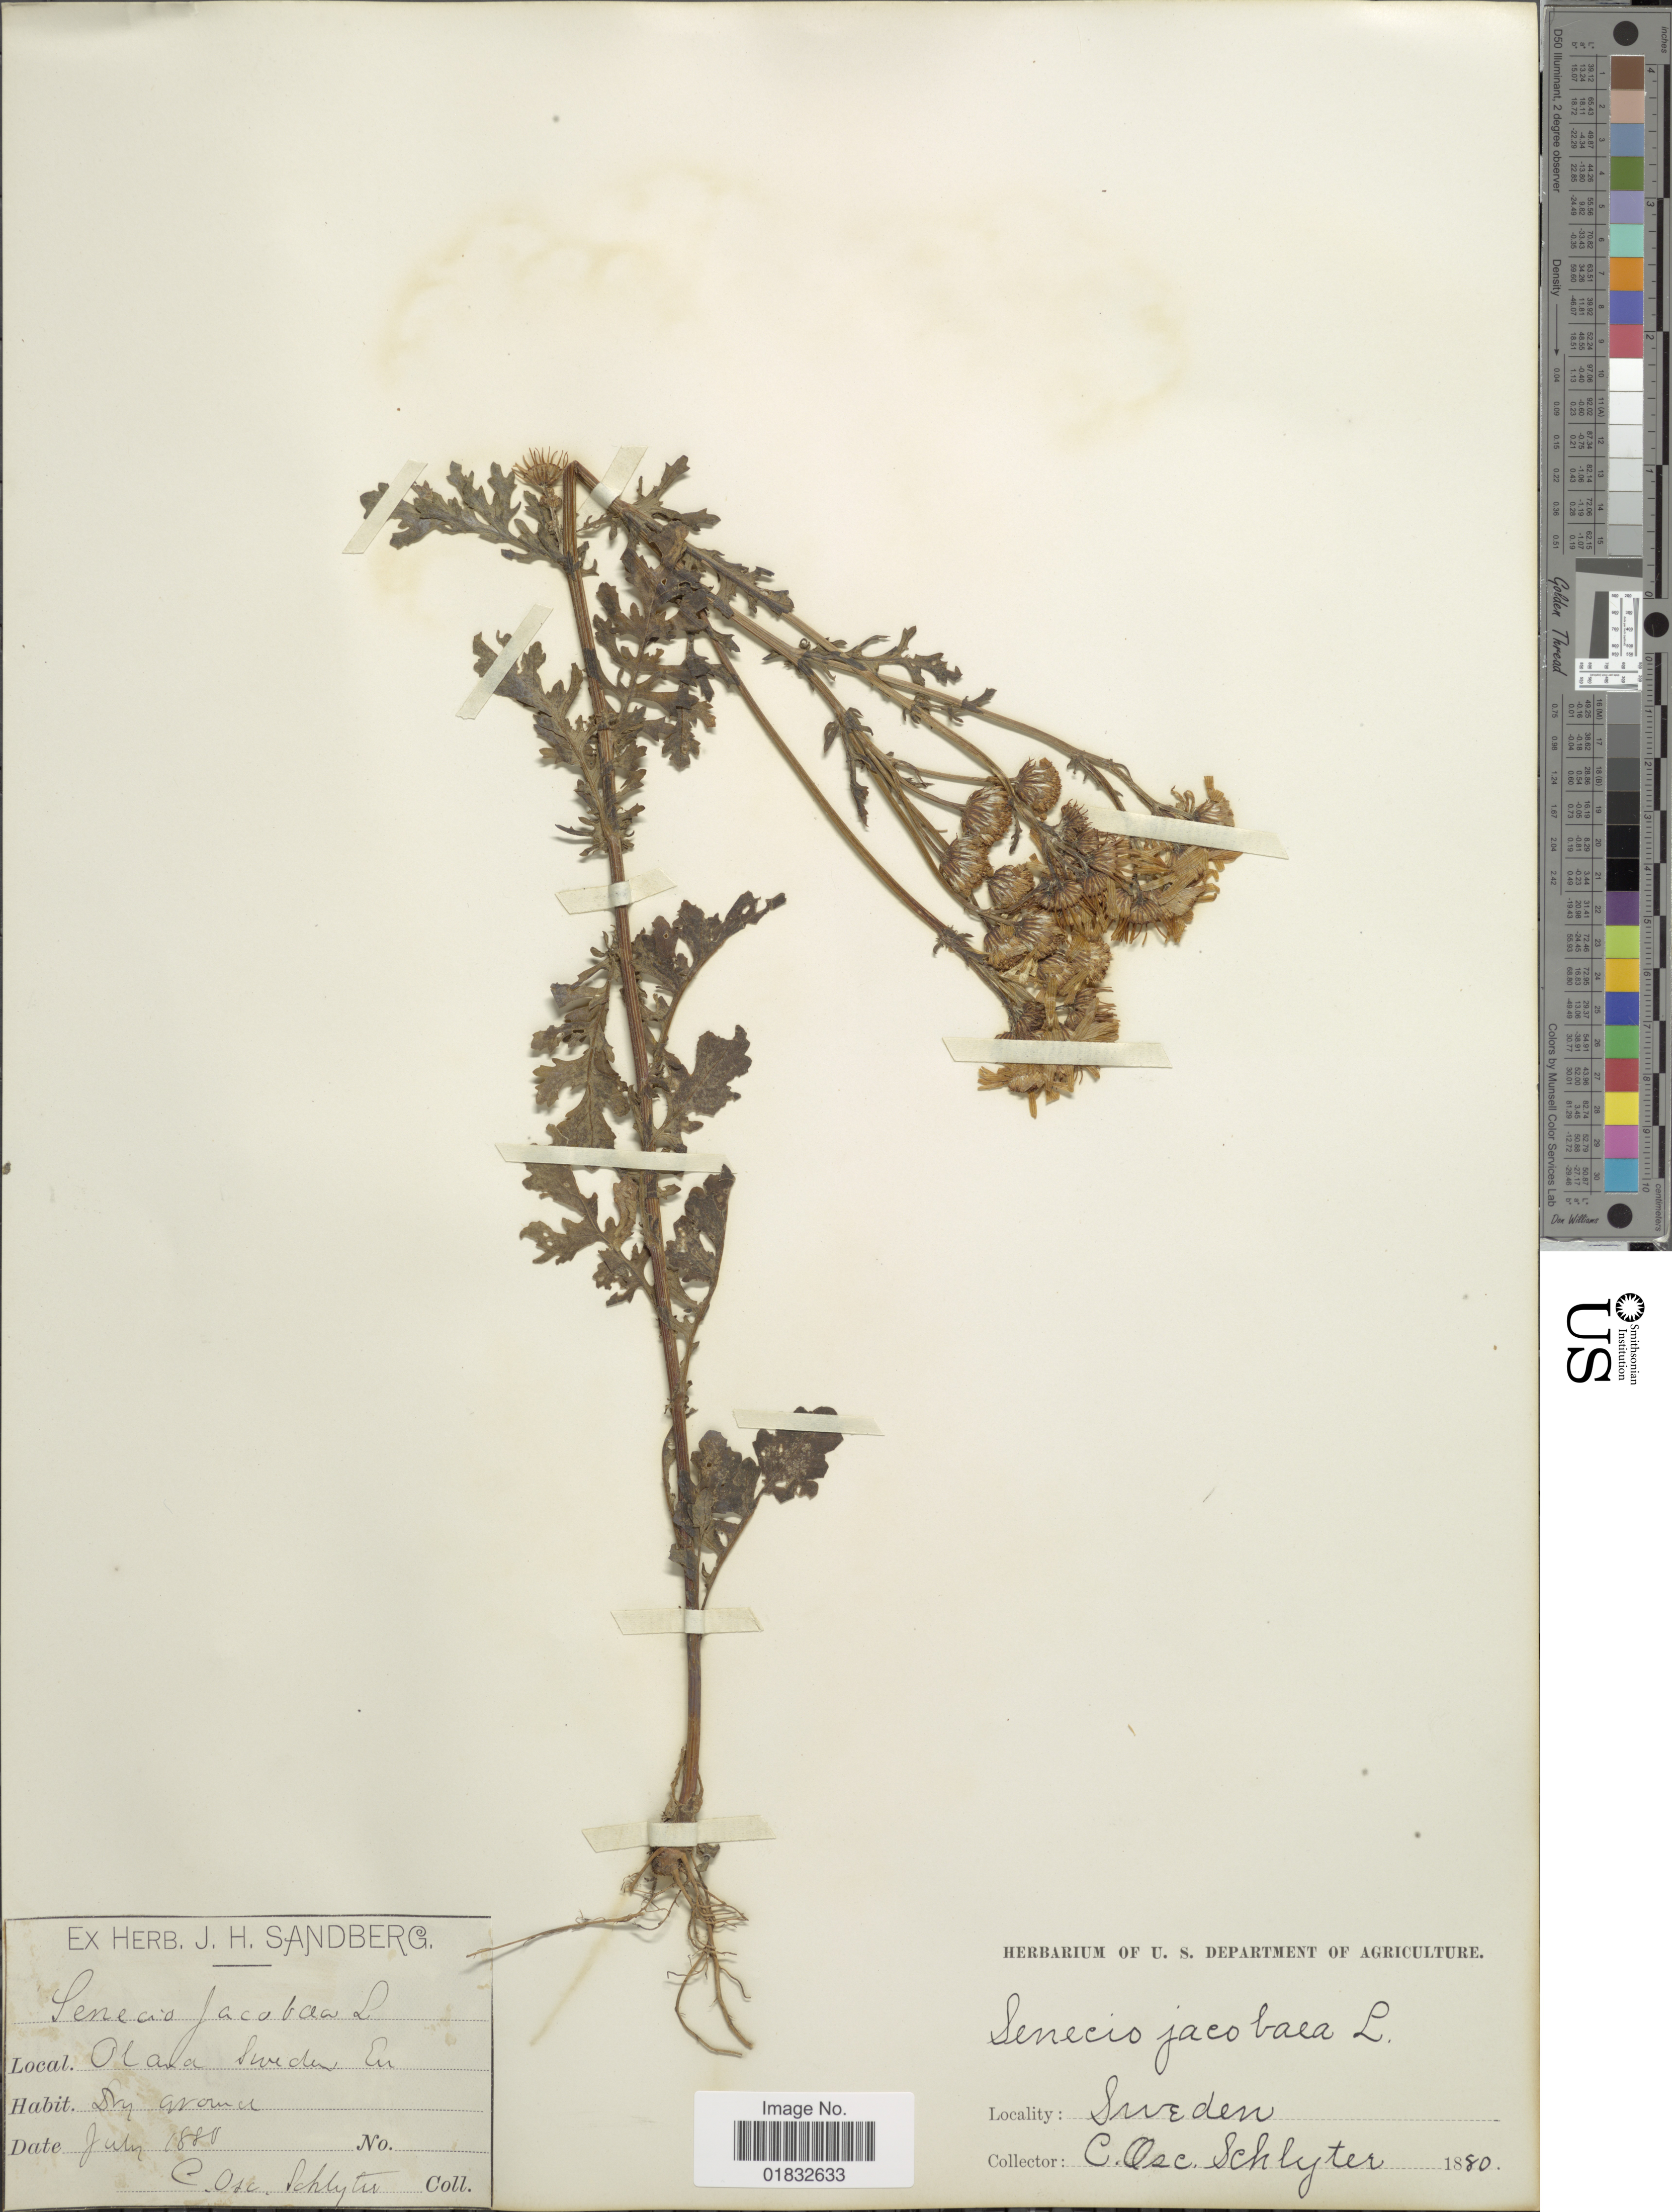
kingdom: Plantae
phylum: Tracheophyta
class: Magnoliopsida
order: Asterales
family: Asteraceae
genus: Jacobaea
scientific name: Jacobaea vulgaris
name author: Gaertn.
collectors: C. Schlyter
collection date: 1880-07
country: Sweden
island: Oland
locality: Oland Sweden Eu.